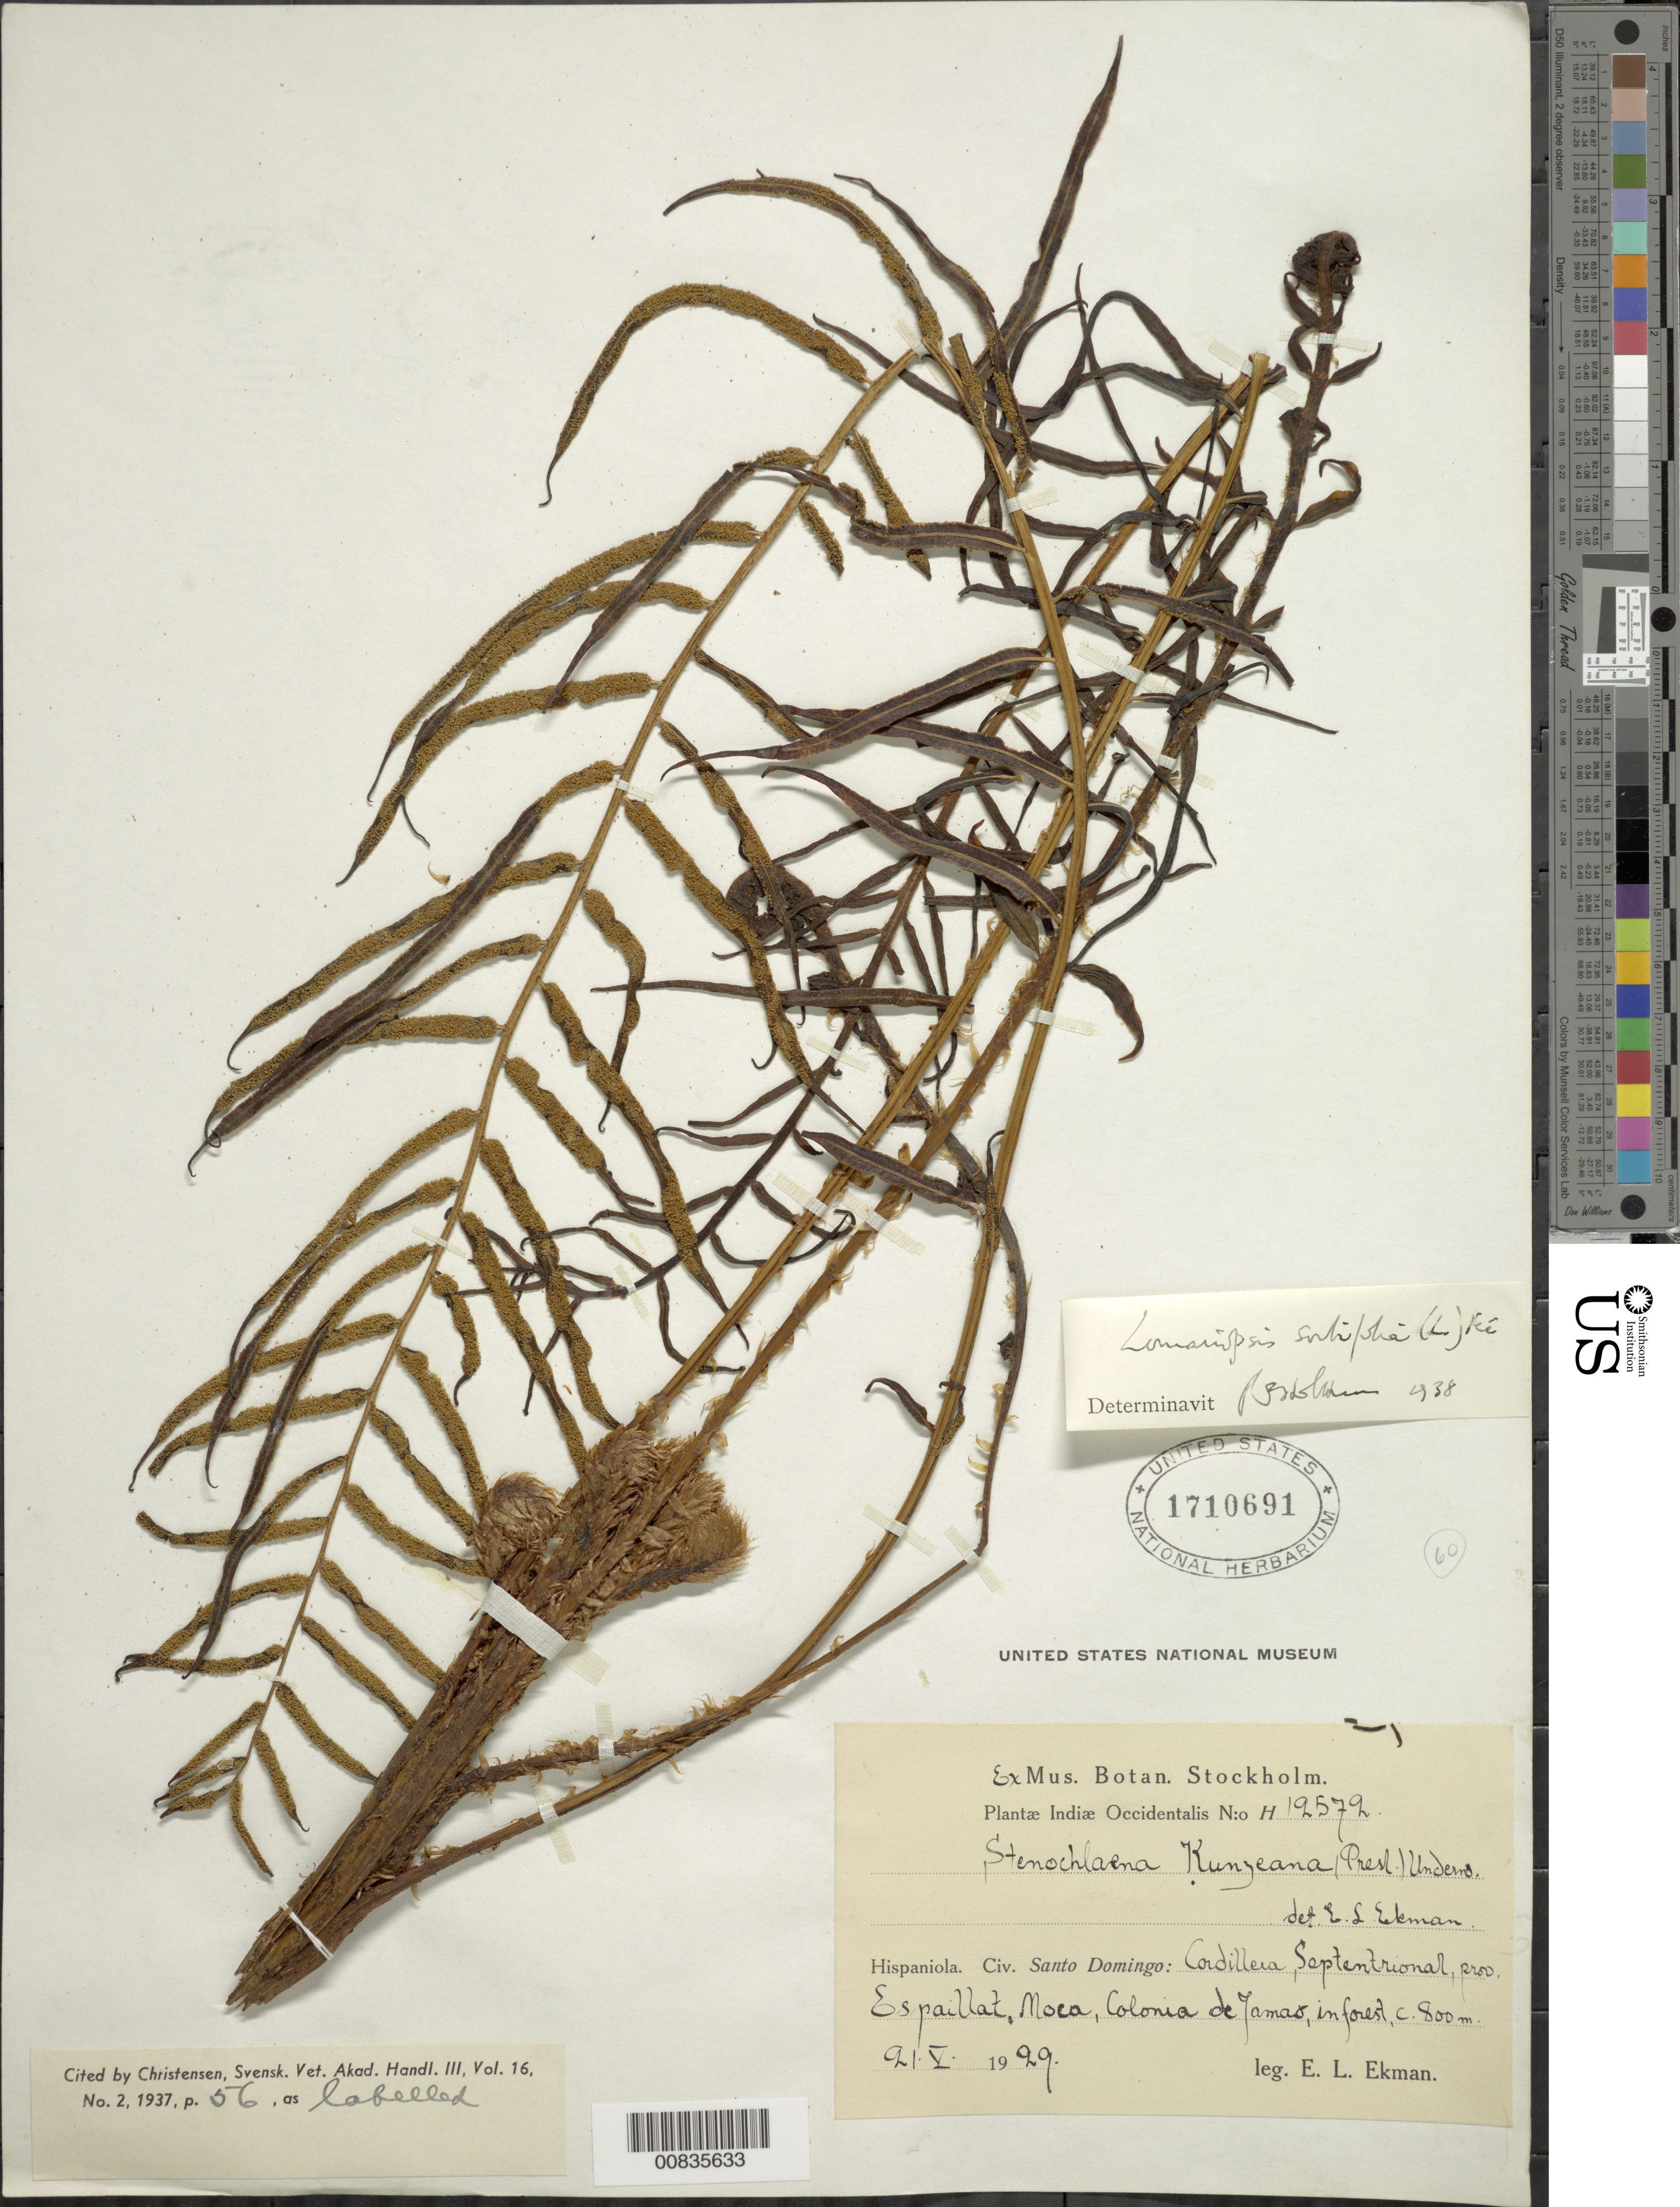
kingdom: Plantae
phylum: Tracheophyta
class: Polypodiopsida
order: Polypodiales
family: Lomariopsidaceae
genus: Lomariopsis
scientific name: Lomariopsis sorbifolia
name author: (L.) Fée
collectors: E. L. Ekman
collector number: H 12579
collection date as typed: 21 May 1929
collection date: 1929-05-21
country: Dominican Republic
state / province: Espaillat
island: Hispaniola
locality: Cordillera Septentrional, Moca, Colonia de Jamaó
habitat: Forest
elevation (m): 800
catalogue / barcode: US 1710691